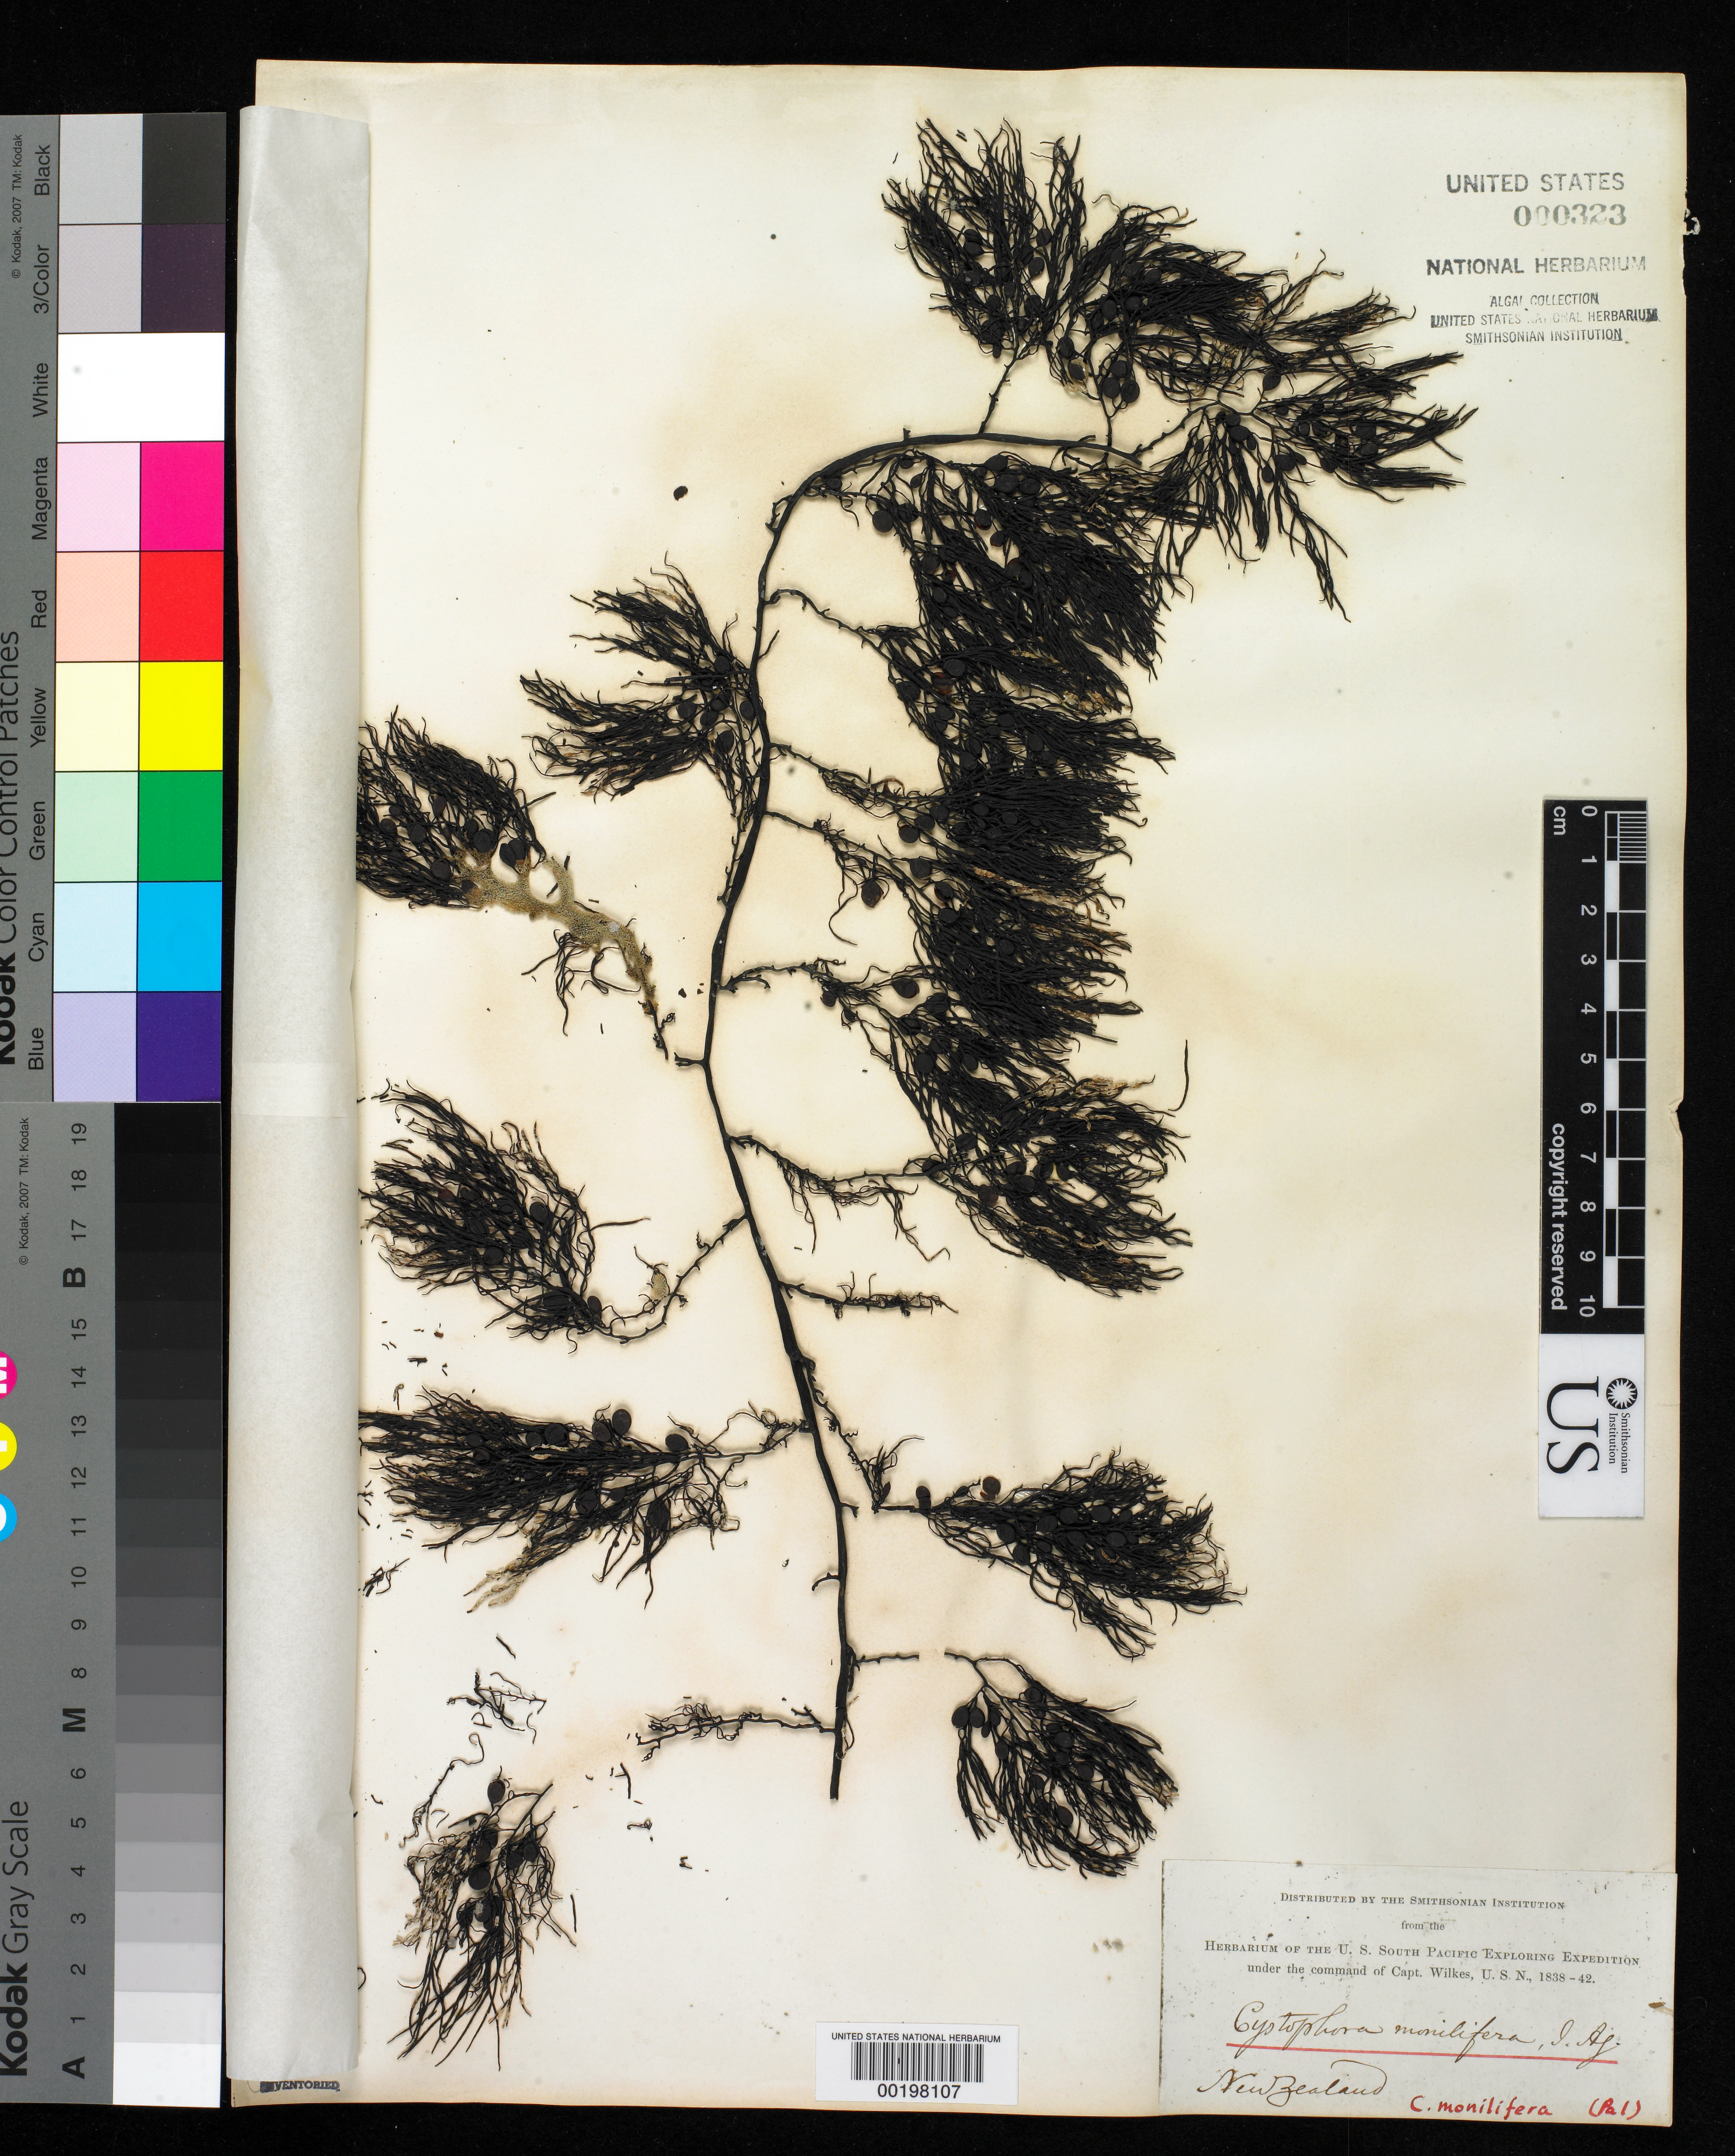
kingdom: Chromista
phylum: Ochrophyta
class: Phaeophyceae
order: Fucales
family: Sargassaceae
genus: Cystophora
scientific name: Cystophora monilifera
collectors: W. D. Brackenridge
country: New Zealand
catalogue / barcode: US 323